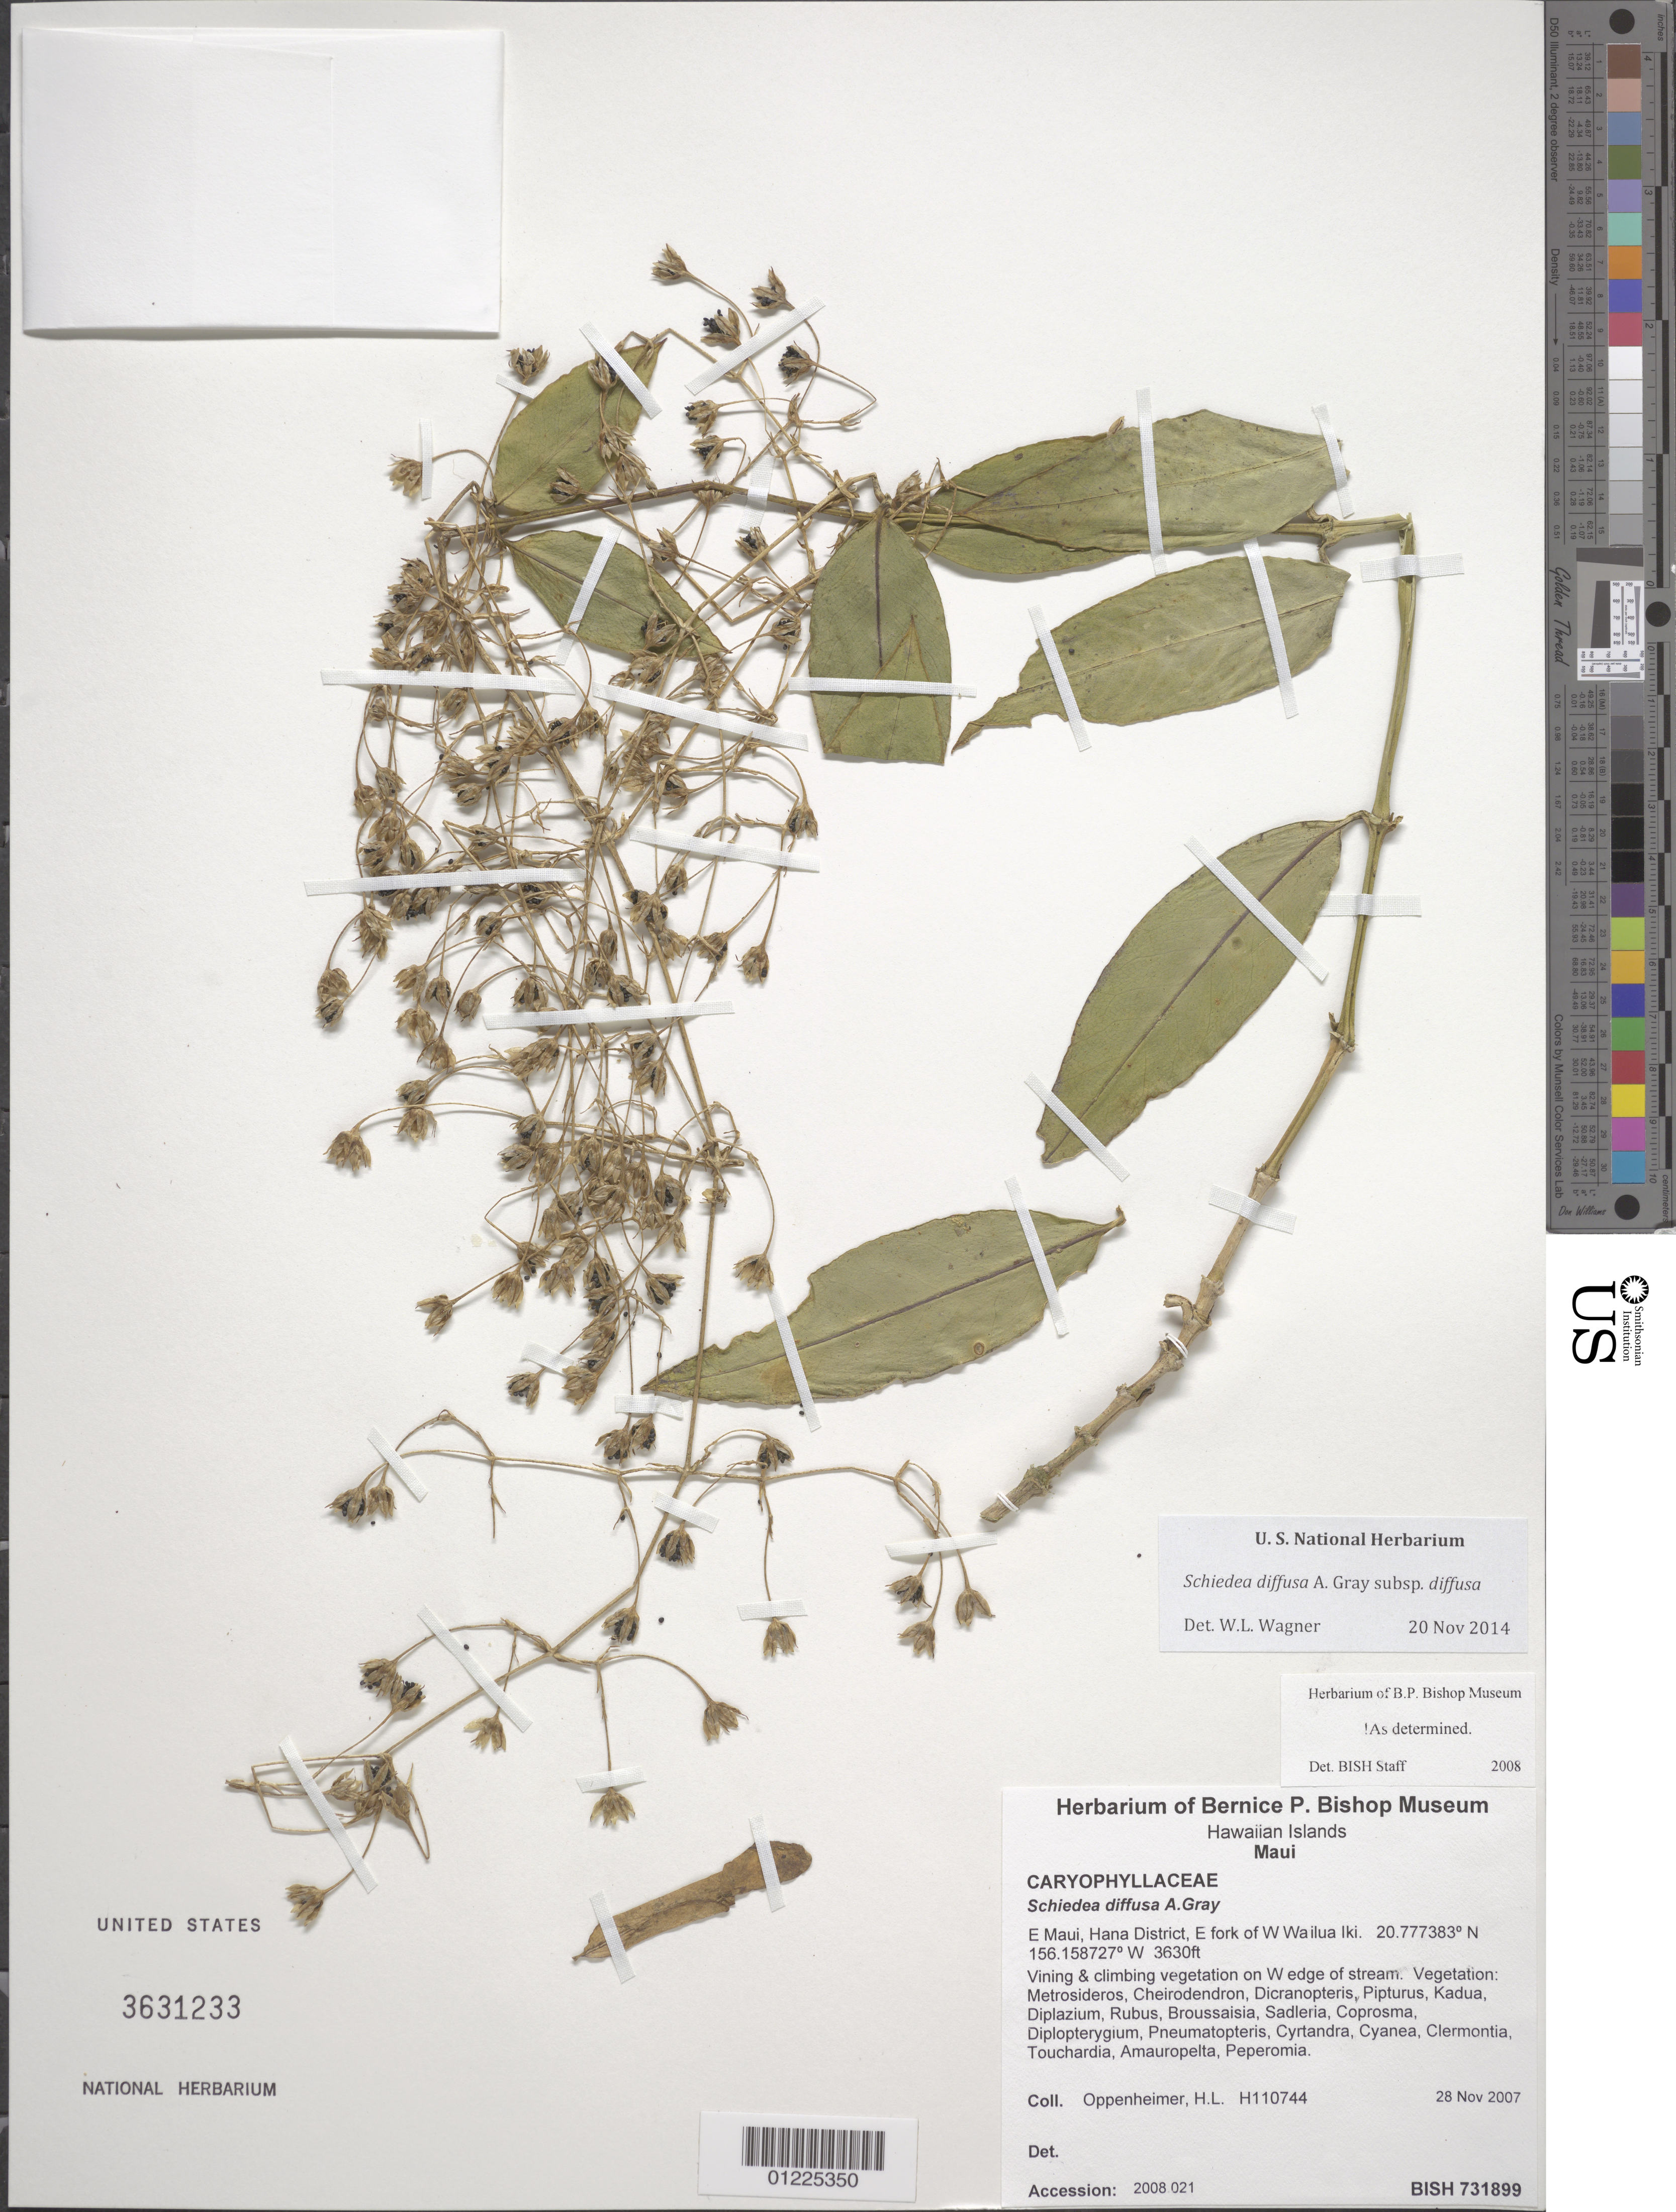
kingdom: Plantae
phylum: Tracheophyta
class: Magnoliopsida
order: Caryophyllales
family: Caryophyllaceae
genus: Schiedea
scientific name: Schiedea diffusa subsp. diffusa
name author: A. Gray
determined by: Wagner, W. L., (BOT), Smithsonian Institution - National Museum of Natural History (UNITED STATES)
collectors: H. L. Oppenheimer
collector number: H110744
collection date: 2007-11-28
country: United States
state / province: Hawaii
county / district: Maui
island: Maui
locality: E Maui, Hana District, E fork of W Wailua Iki.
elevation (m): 1106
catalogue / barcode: US 3631233